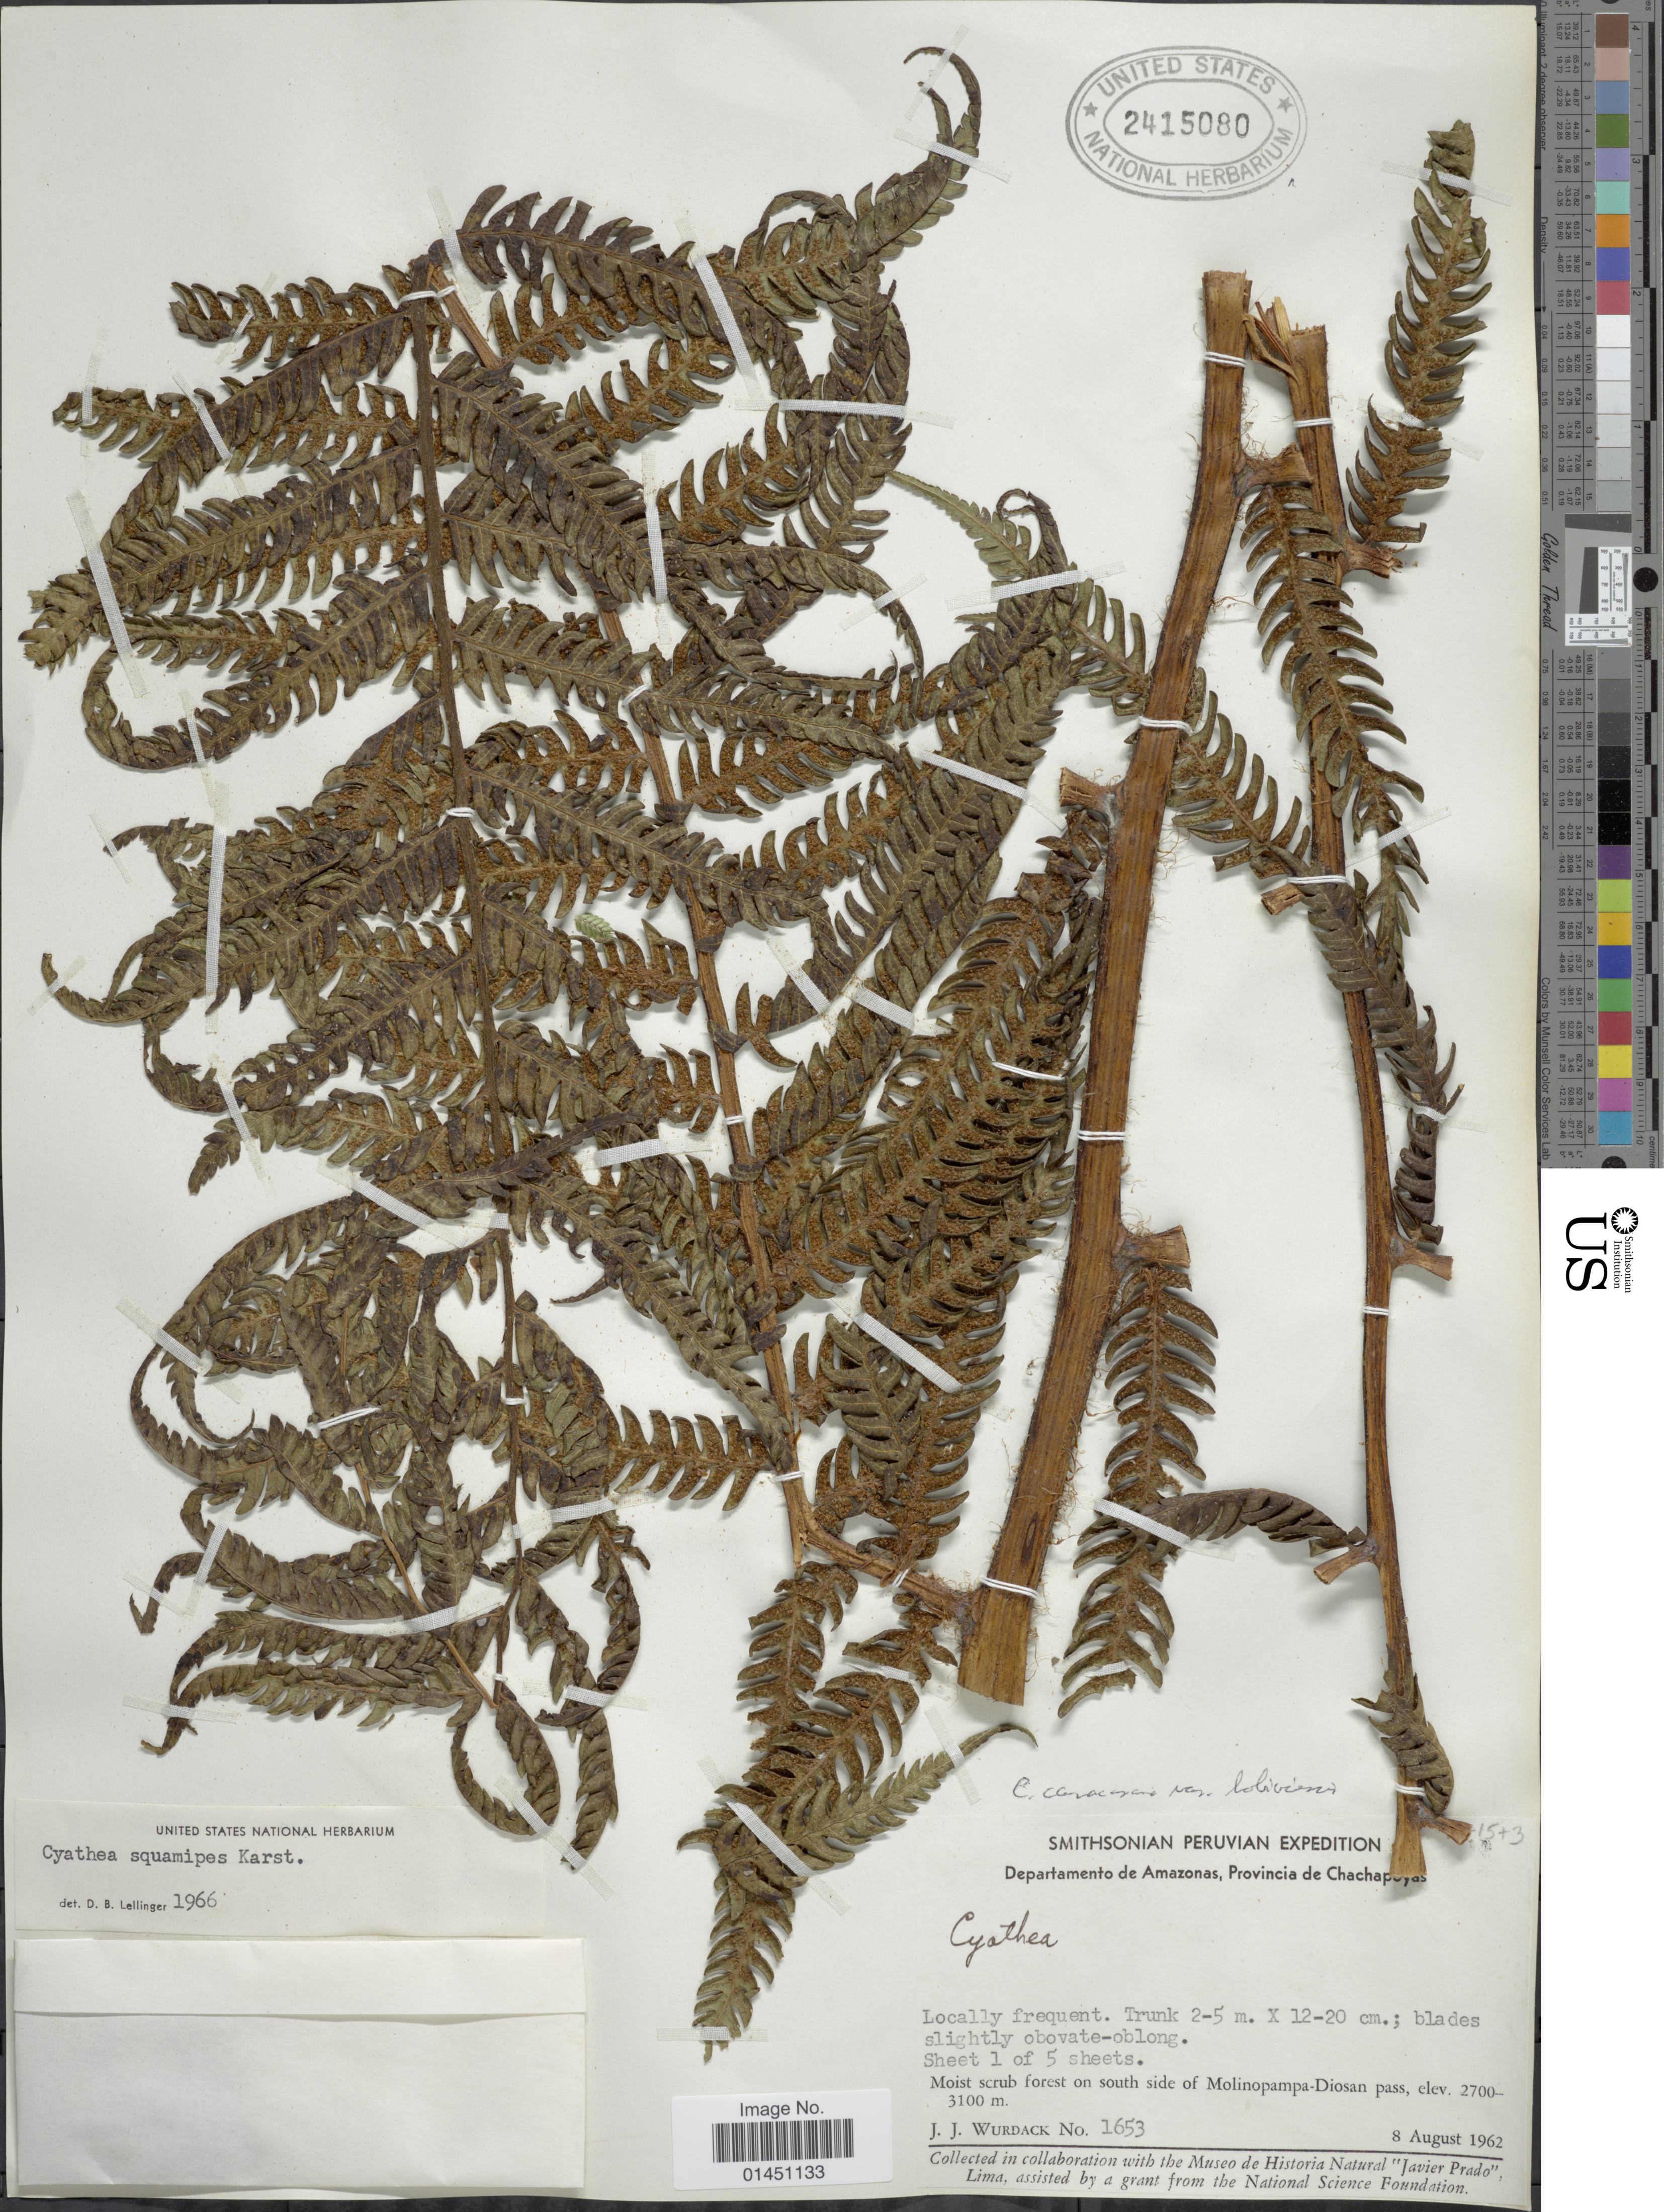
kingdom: Plantae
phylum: Tracheophyta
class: Polypodiopsida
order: Cyatheales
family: Cyatheaceae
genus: Cyathea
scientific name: Cyathea caracasana var. boliviensis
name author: (Rosenst.) R.M. Tryon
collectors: J. J. Wurdack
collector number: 1653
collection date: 1962-08-08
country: Peru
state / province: Amazonas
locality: Provincia de Chachapoyas, Moist scrub forest on south side of Molinopampa - Diosan pass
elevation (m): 2700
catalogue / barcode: US 2415080